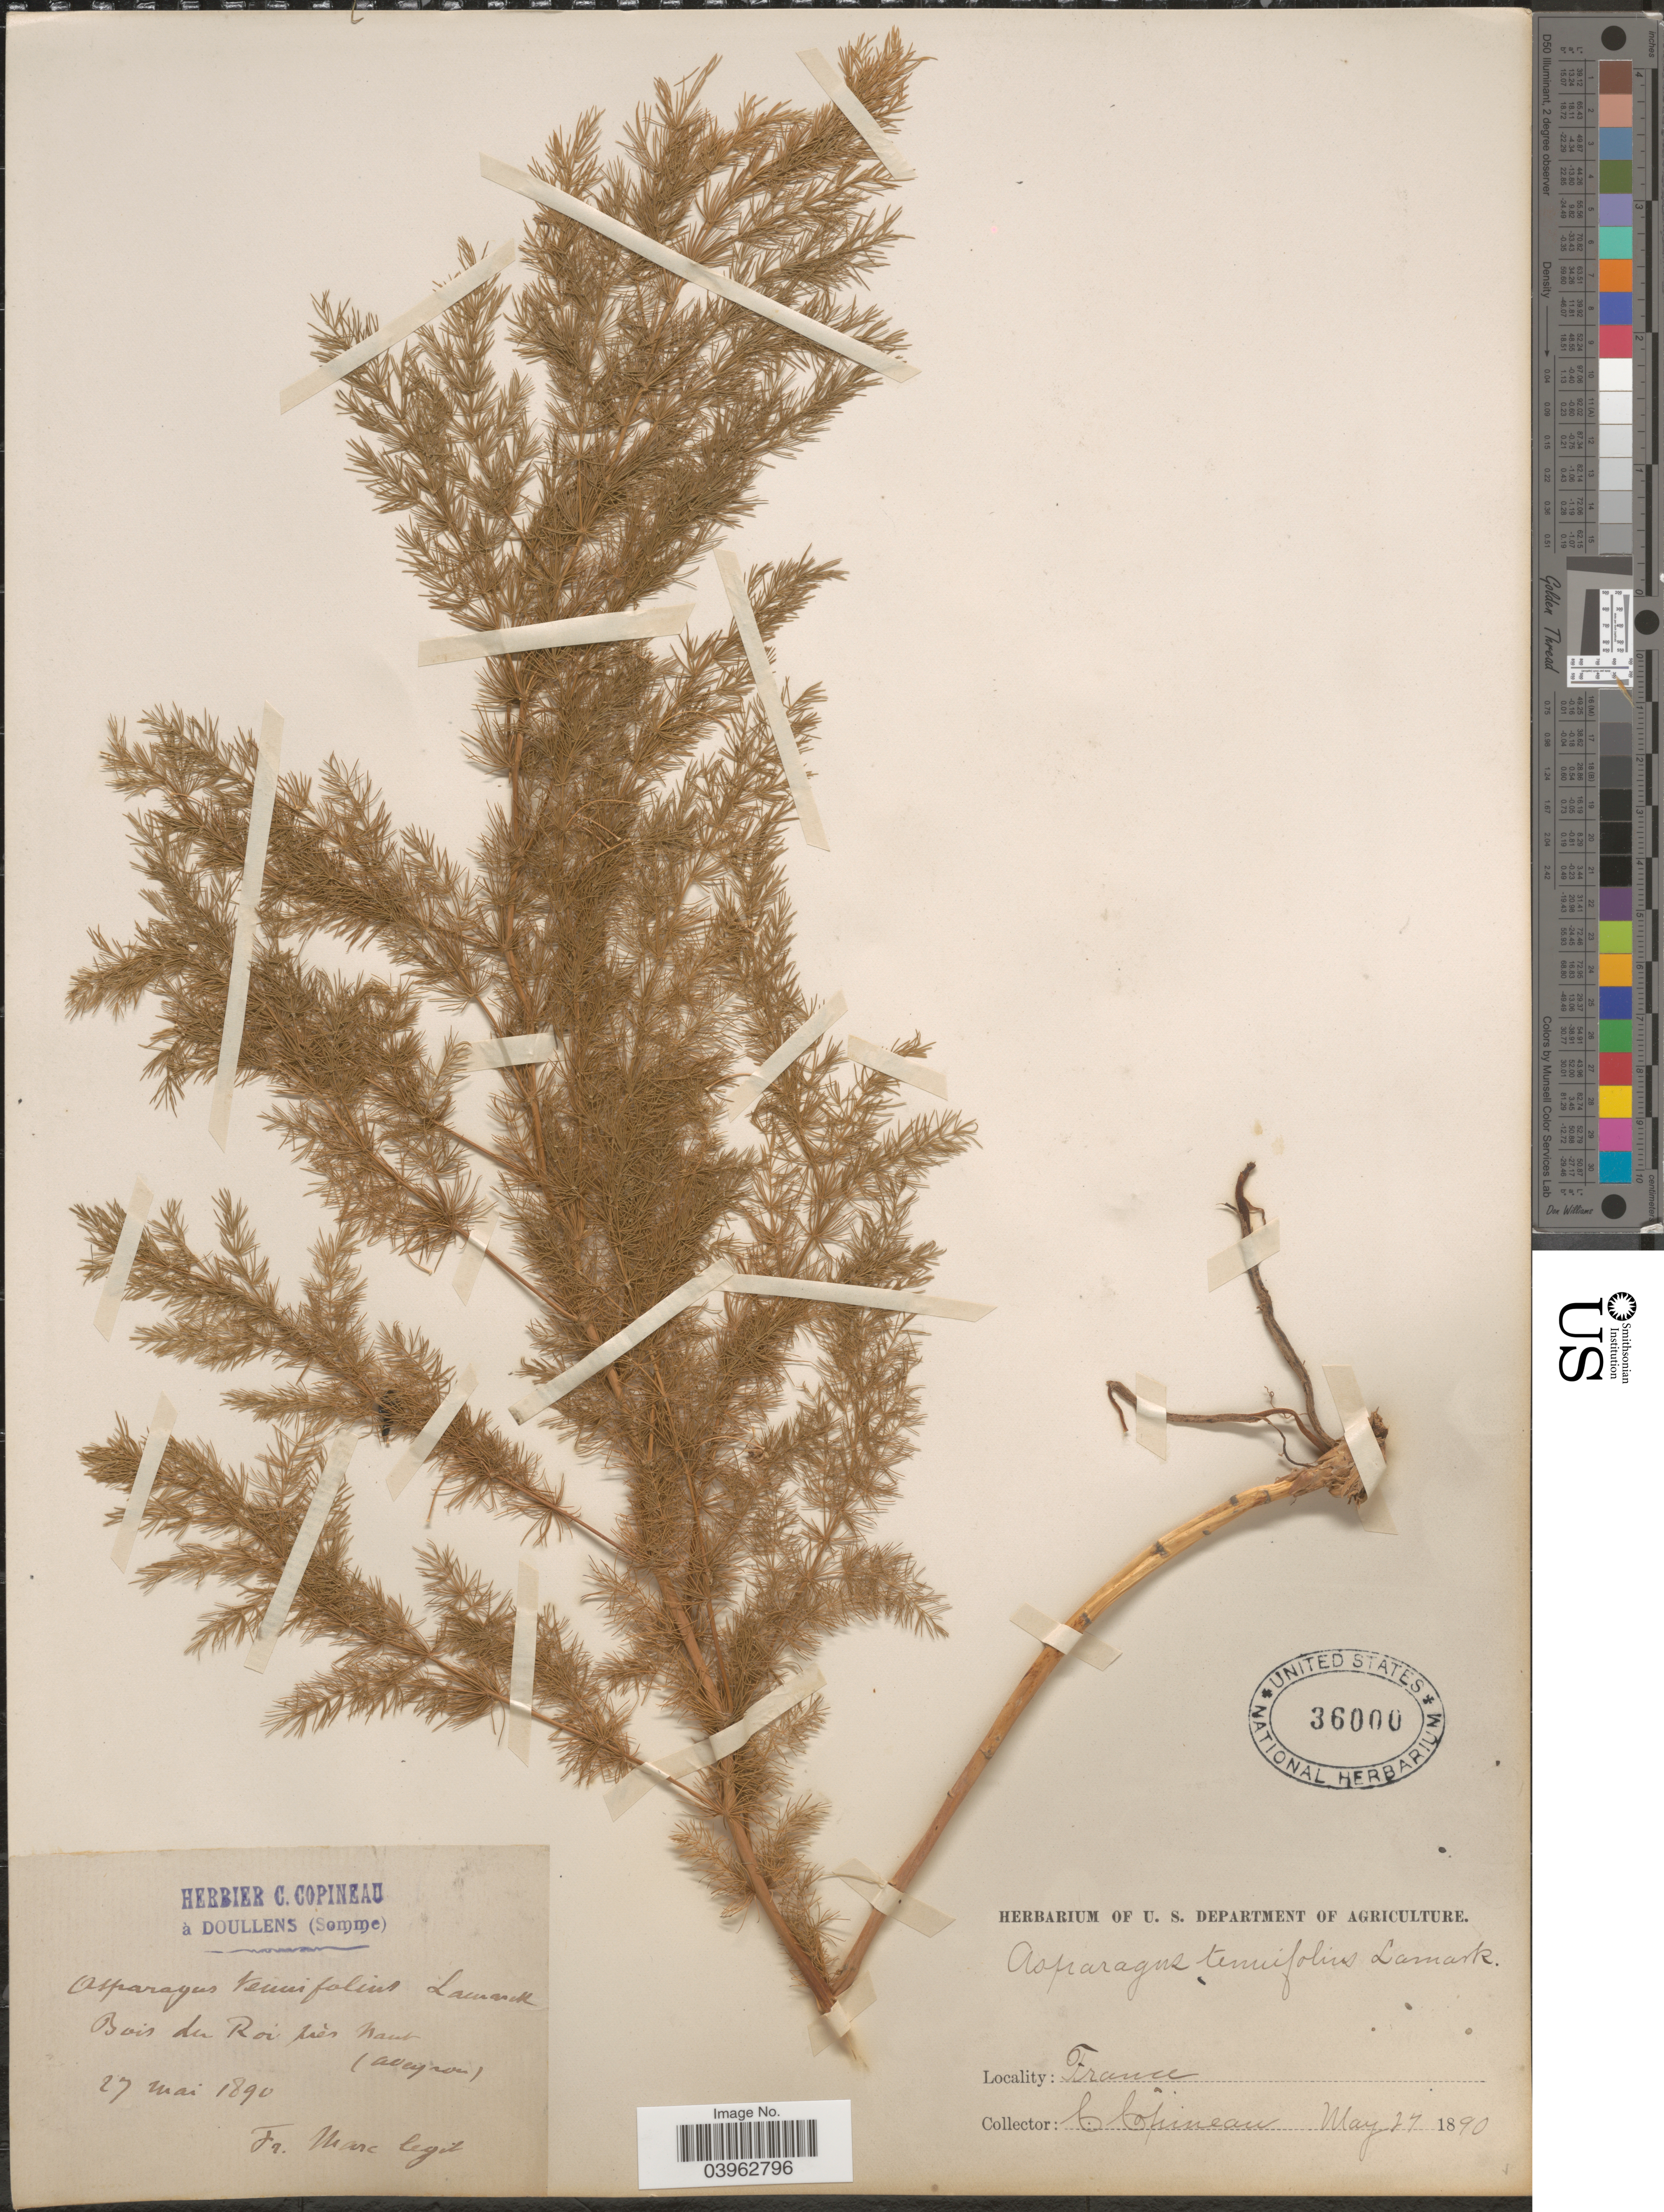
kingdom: Plantae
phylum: Tracheophyta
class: Liliopsida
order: Asparagales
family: Asparagaceae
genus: Asparagus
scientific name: Asparagus tenuifolius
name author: Lam.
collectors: C. Copineau & F. Marc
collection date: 1890-05-27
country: France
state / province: Occitanie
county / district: Aveyron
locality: Bois du Roi près Haut (Aveyron).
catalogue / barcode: US 36000